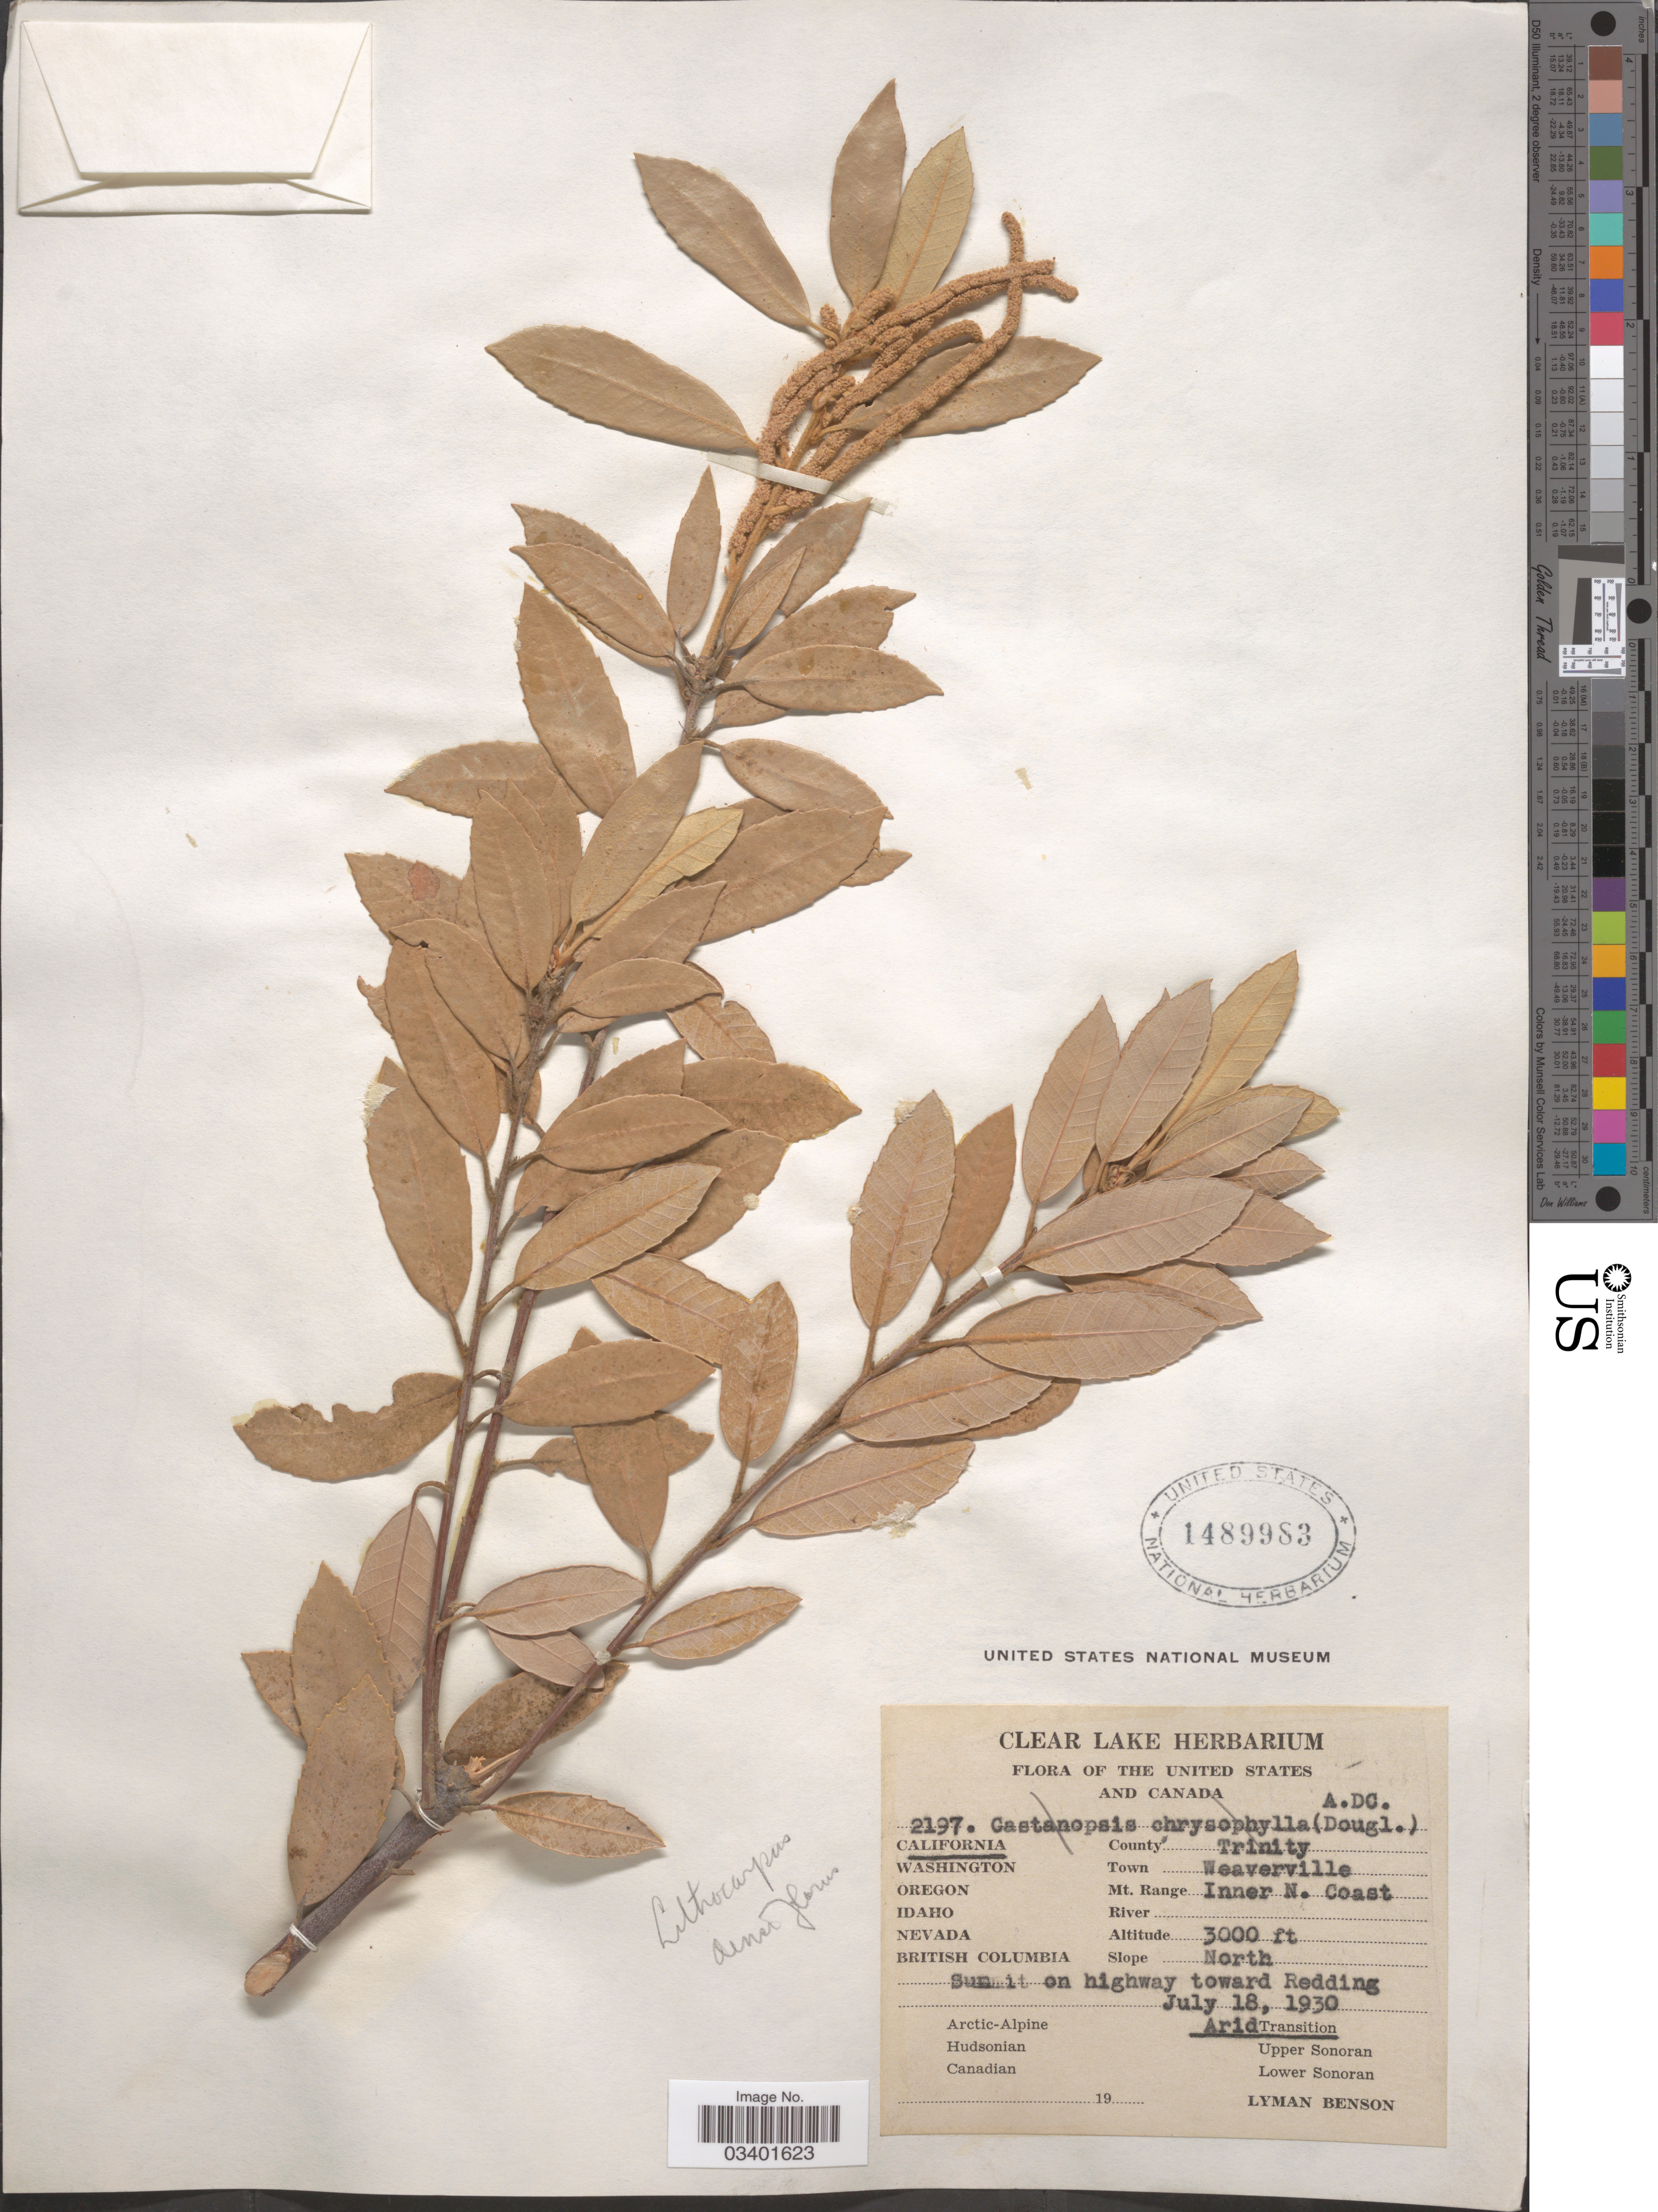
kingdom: Plantae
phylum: Tracheophyta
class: Magnoliopsida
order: Fagales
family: Fagaceae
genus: Notholithocarpus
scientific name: Notholithocarpus densiflorus var. densiflorus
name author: (Hook. & Arn.) P. S. Manos et al.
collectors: L. D. Benson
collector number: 2197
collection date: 1930-07-18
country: United States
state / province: California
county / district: Trinity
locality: County Trinity. Town Weaverville Mt. Range Inner N. Coast. Summit on highway toward Redding.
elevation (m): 914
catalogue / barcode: US 1489983